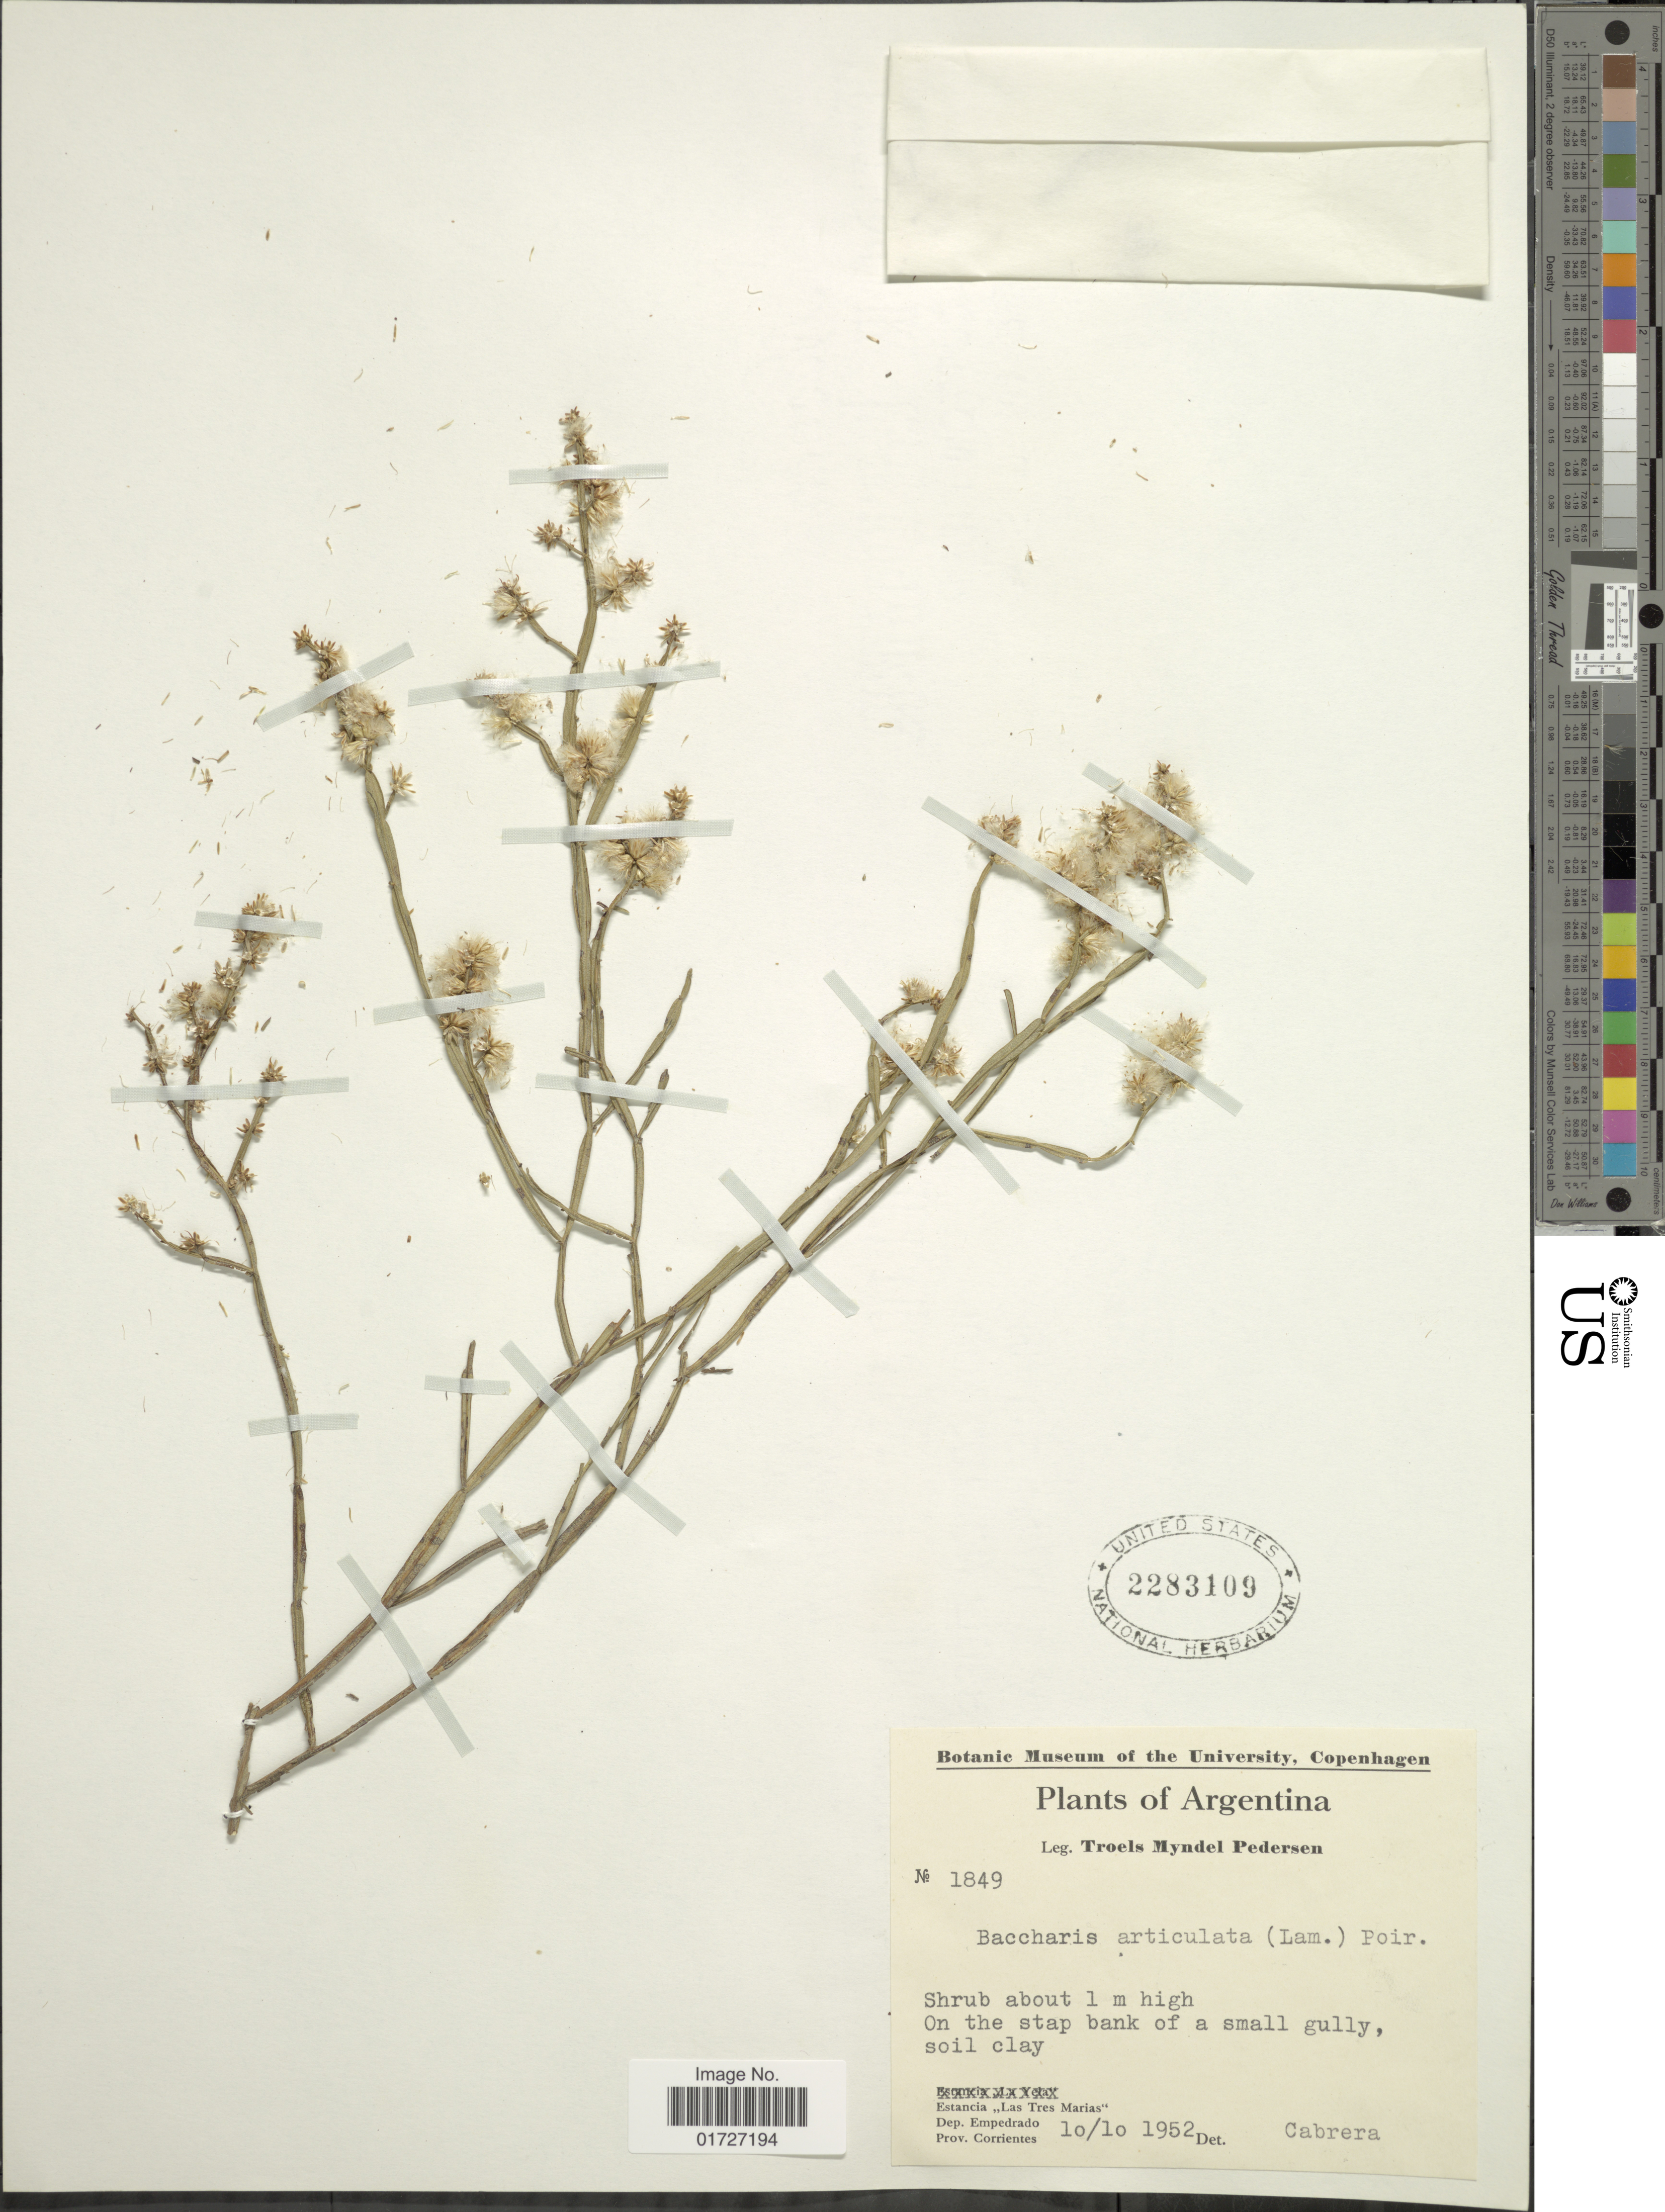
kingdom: Plantae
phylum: Tracheophyta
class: Magnoliopsida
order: Asterales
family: Asteraceae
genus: Baccharis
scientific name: Baccharis articulata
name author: (Lam.) Pers.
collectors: T. Pederson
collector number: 1849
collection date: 1952-10-10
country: Argentina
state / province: Corrientes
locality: Estancia Las Tres Marias, Dep. Empedrado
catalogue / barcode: US 2283109